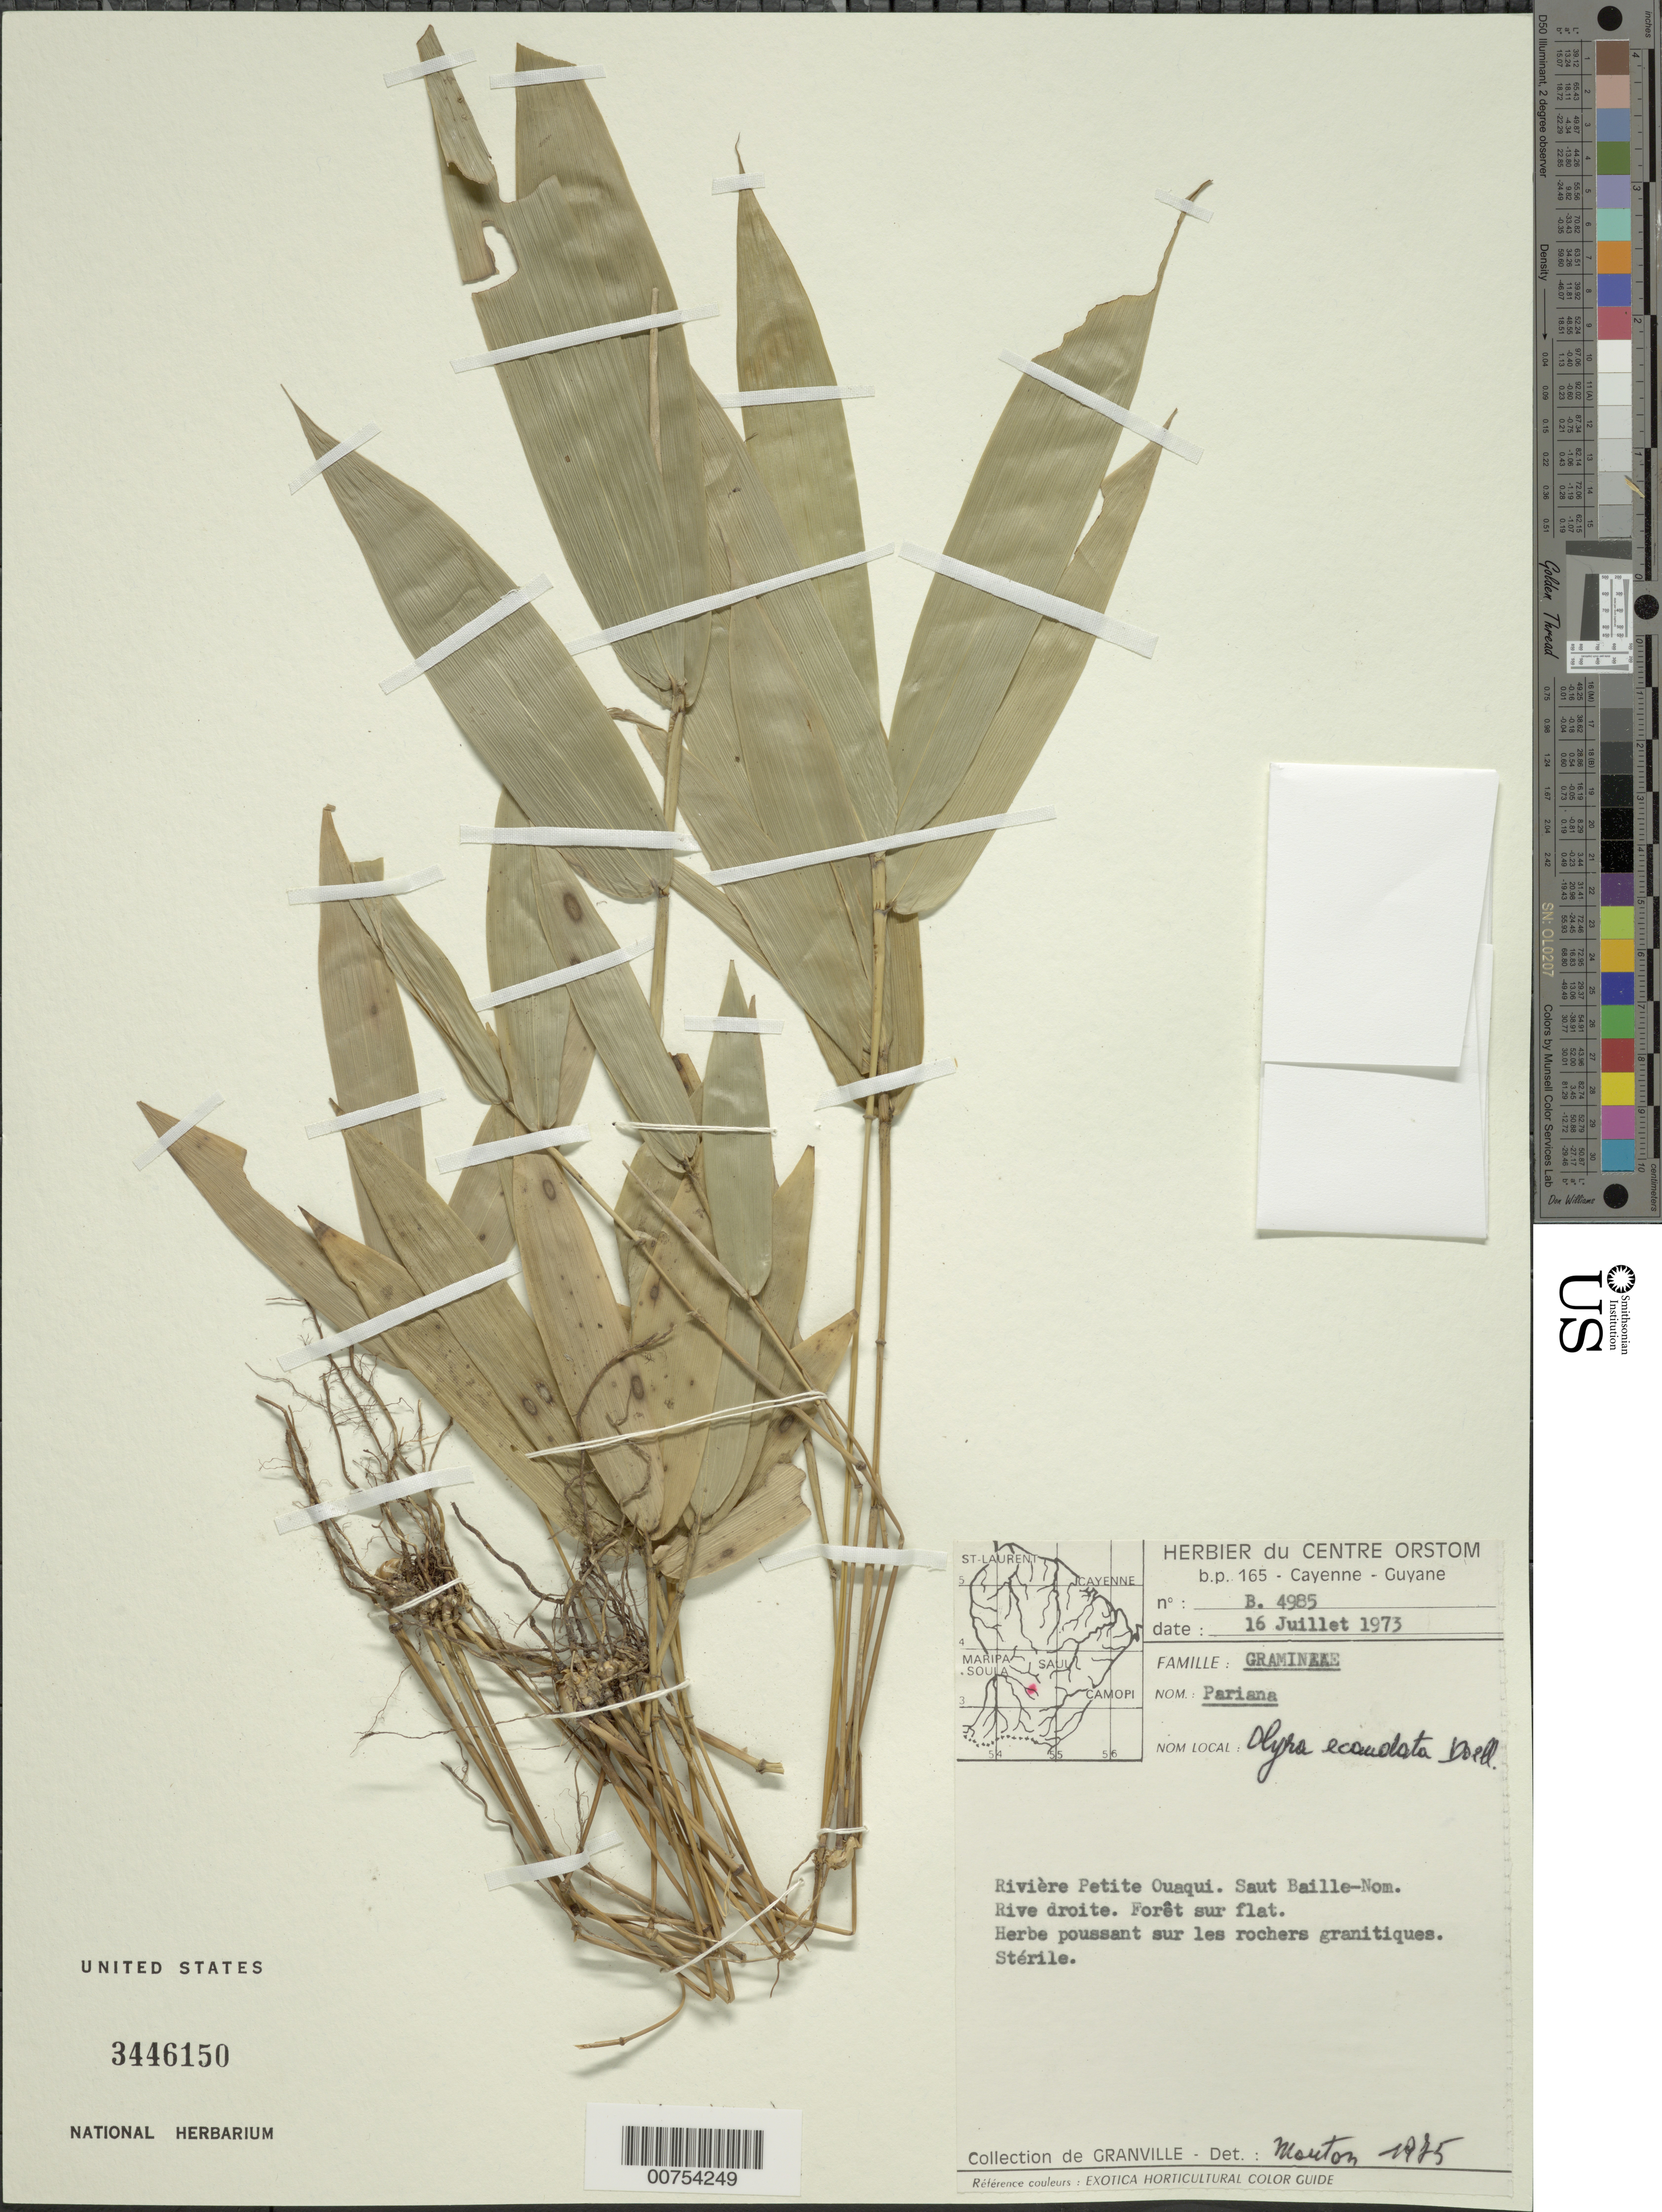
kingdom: Plantae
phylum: Tracheophyta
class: Liliopsida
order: Poales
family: Poaceae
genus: Olyra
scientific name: Olyra ecaudata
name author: Döll in Mart.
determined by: Mouton, J. A.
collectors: J.-J. de Granville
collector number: B 4985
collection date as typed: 16-Jul-73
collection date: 1973-07-16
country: French Guiana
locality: Rivière Petite Ouaqui, Saut Baille-Nom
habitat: Forêt sur flat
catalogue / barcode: US 3446150